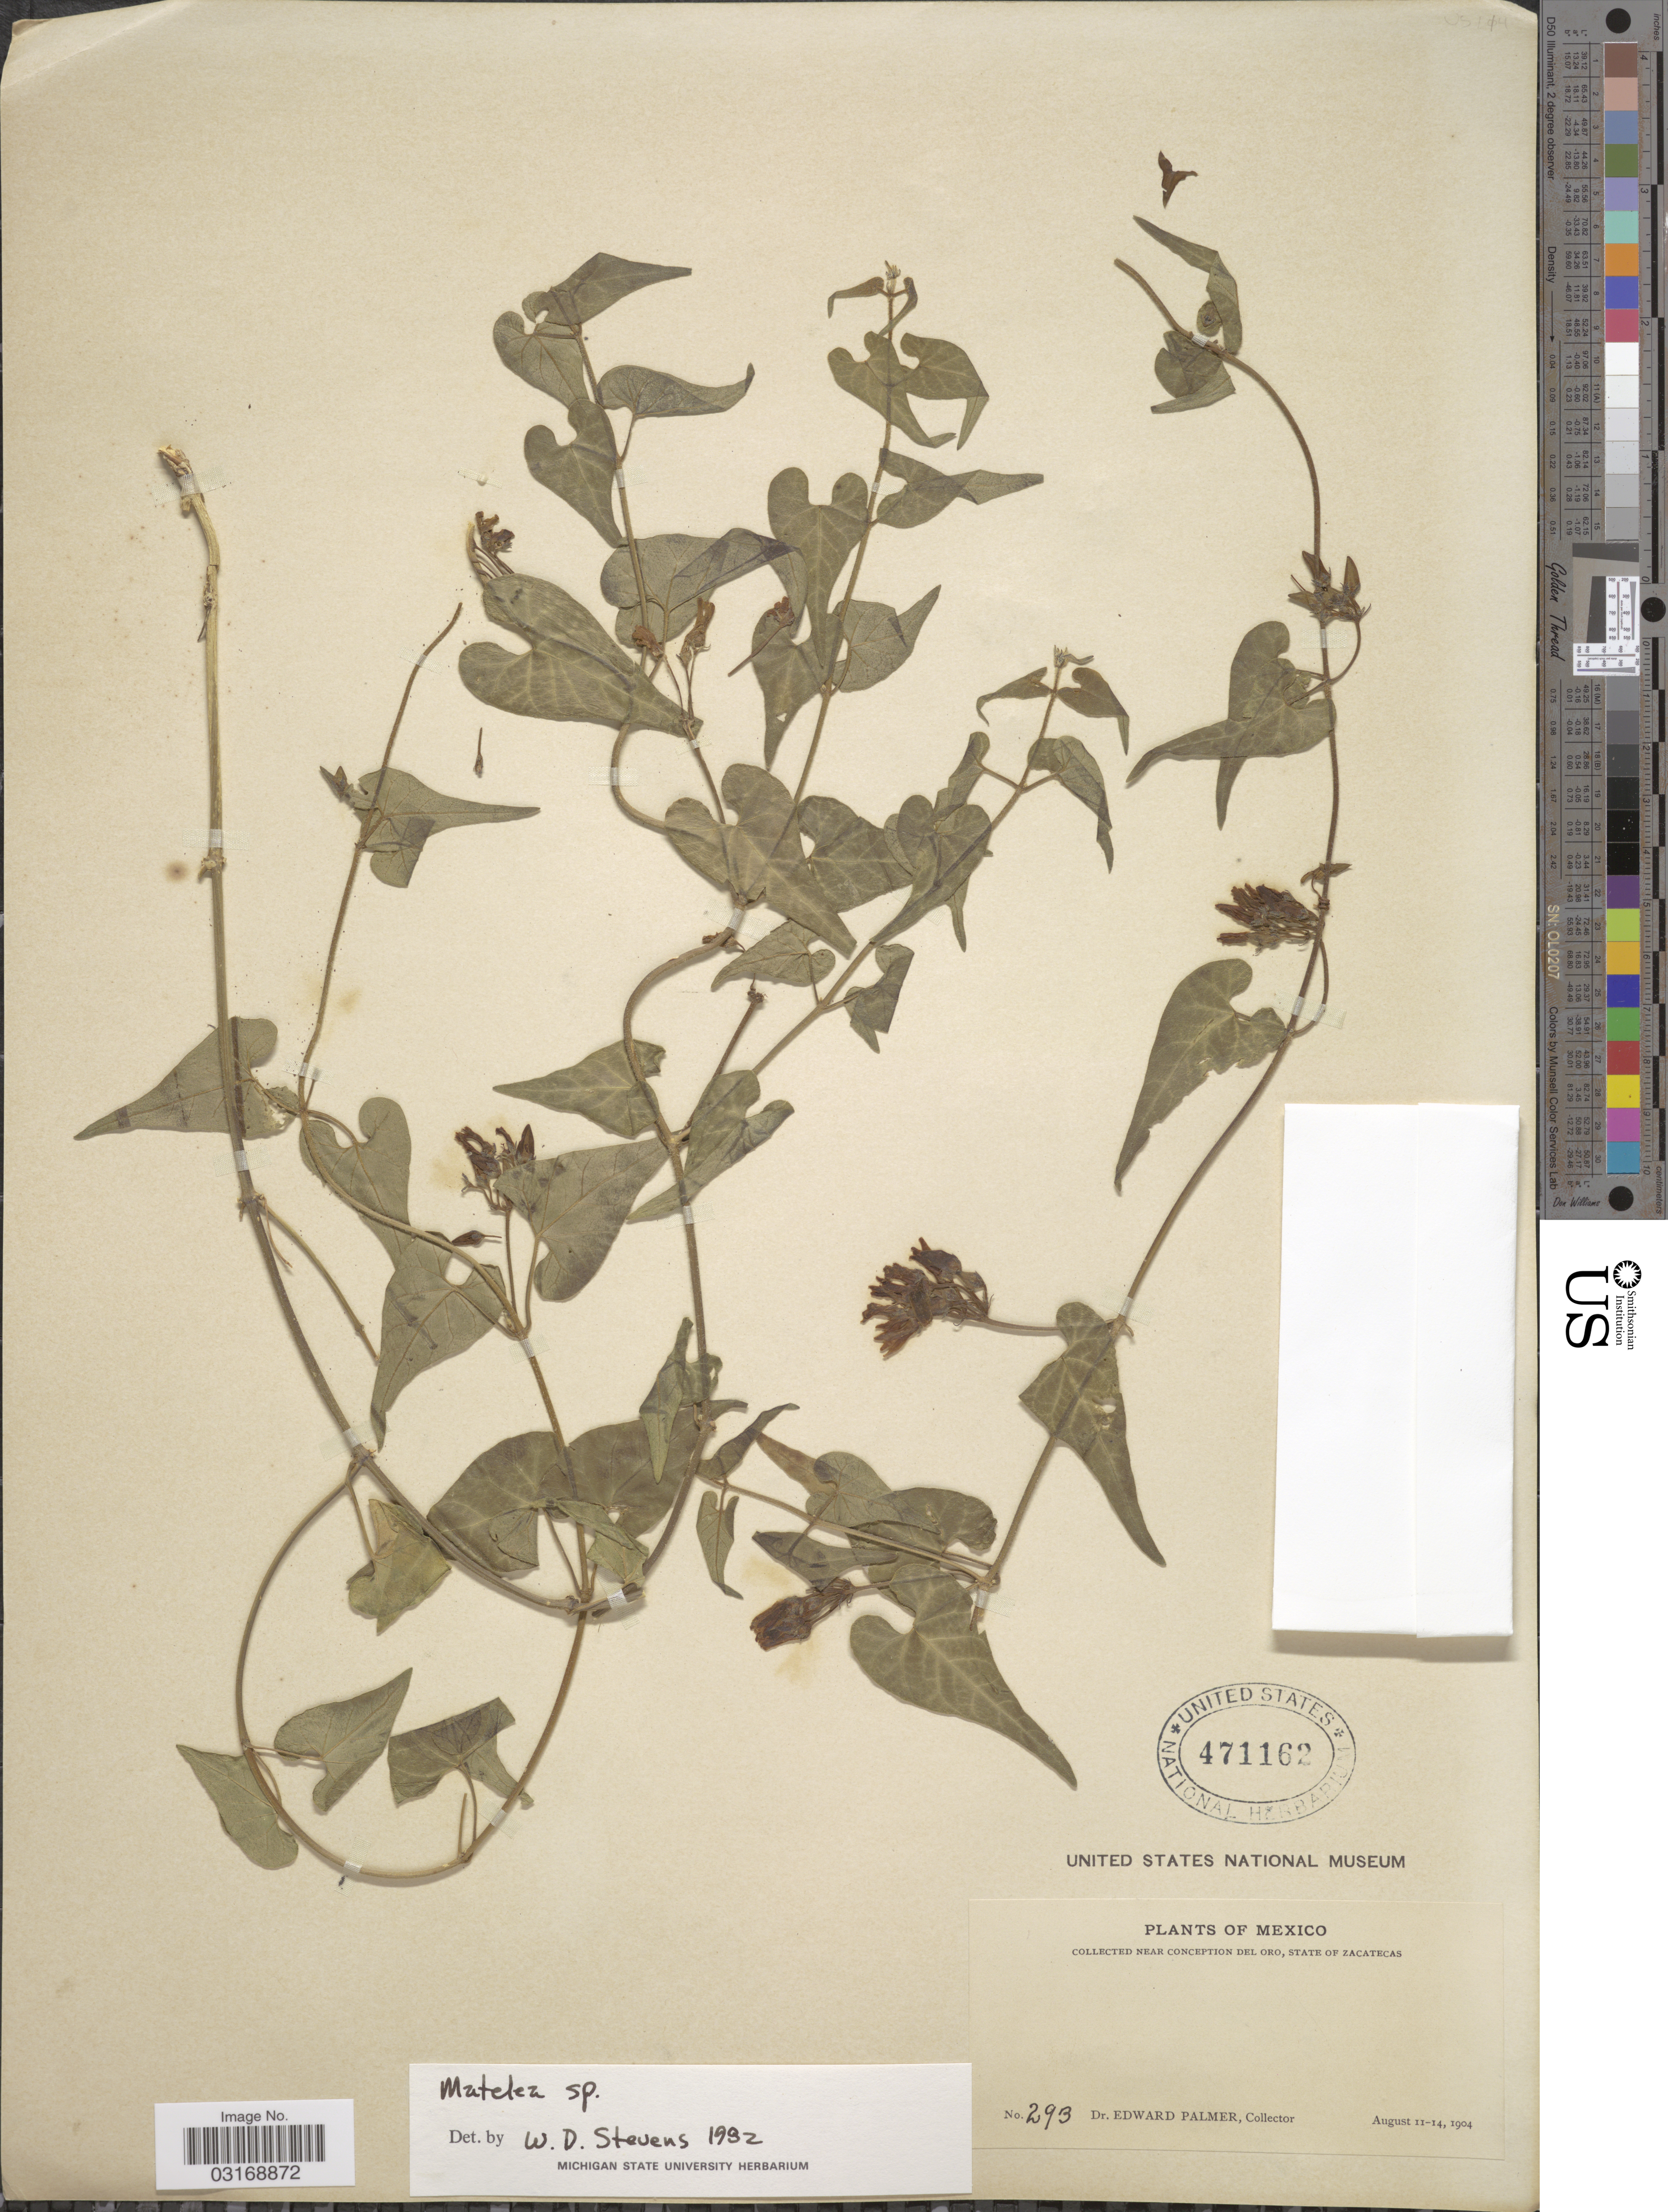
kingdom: Plantae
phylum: Tracheophyta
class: Magnoliopsida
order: Gentianales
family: Apocynaceae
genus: Matelea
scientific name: Matelea sp.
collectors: E. Palmer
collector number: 293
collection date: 1904-08-11/1904-08-14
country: Mexico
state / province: Zacatecas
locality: Near Concepcion del Oro.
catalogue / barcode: US 471162